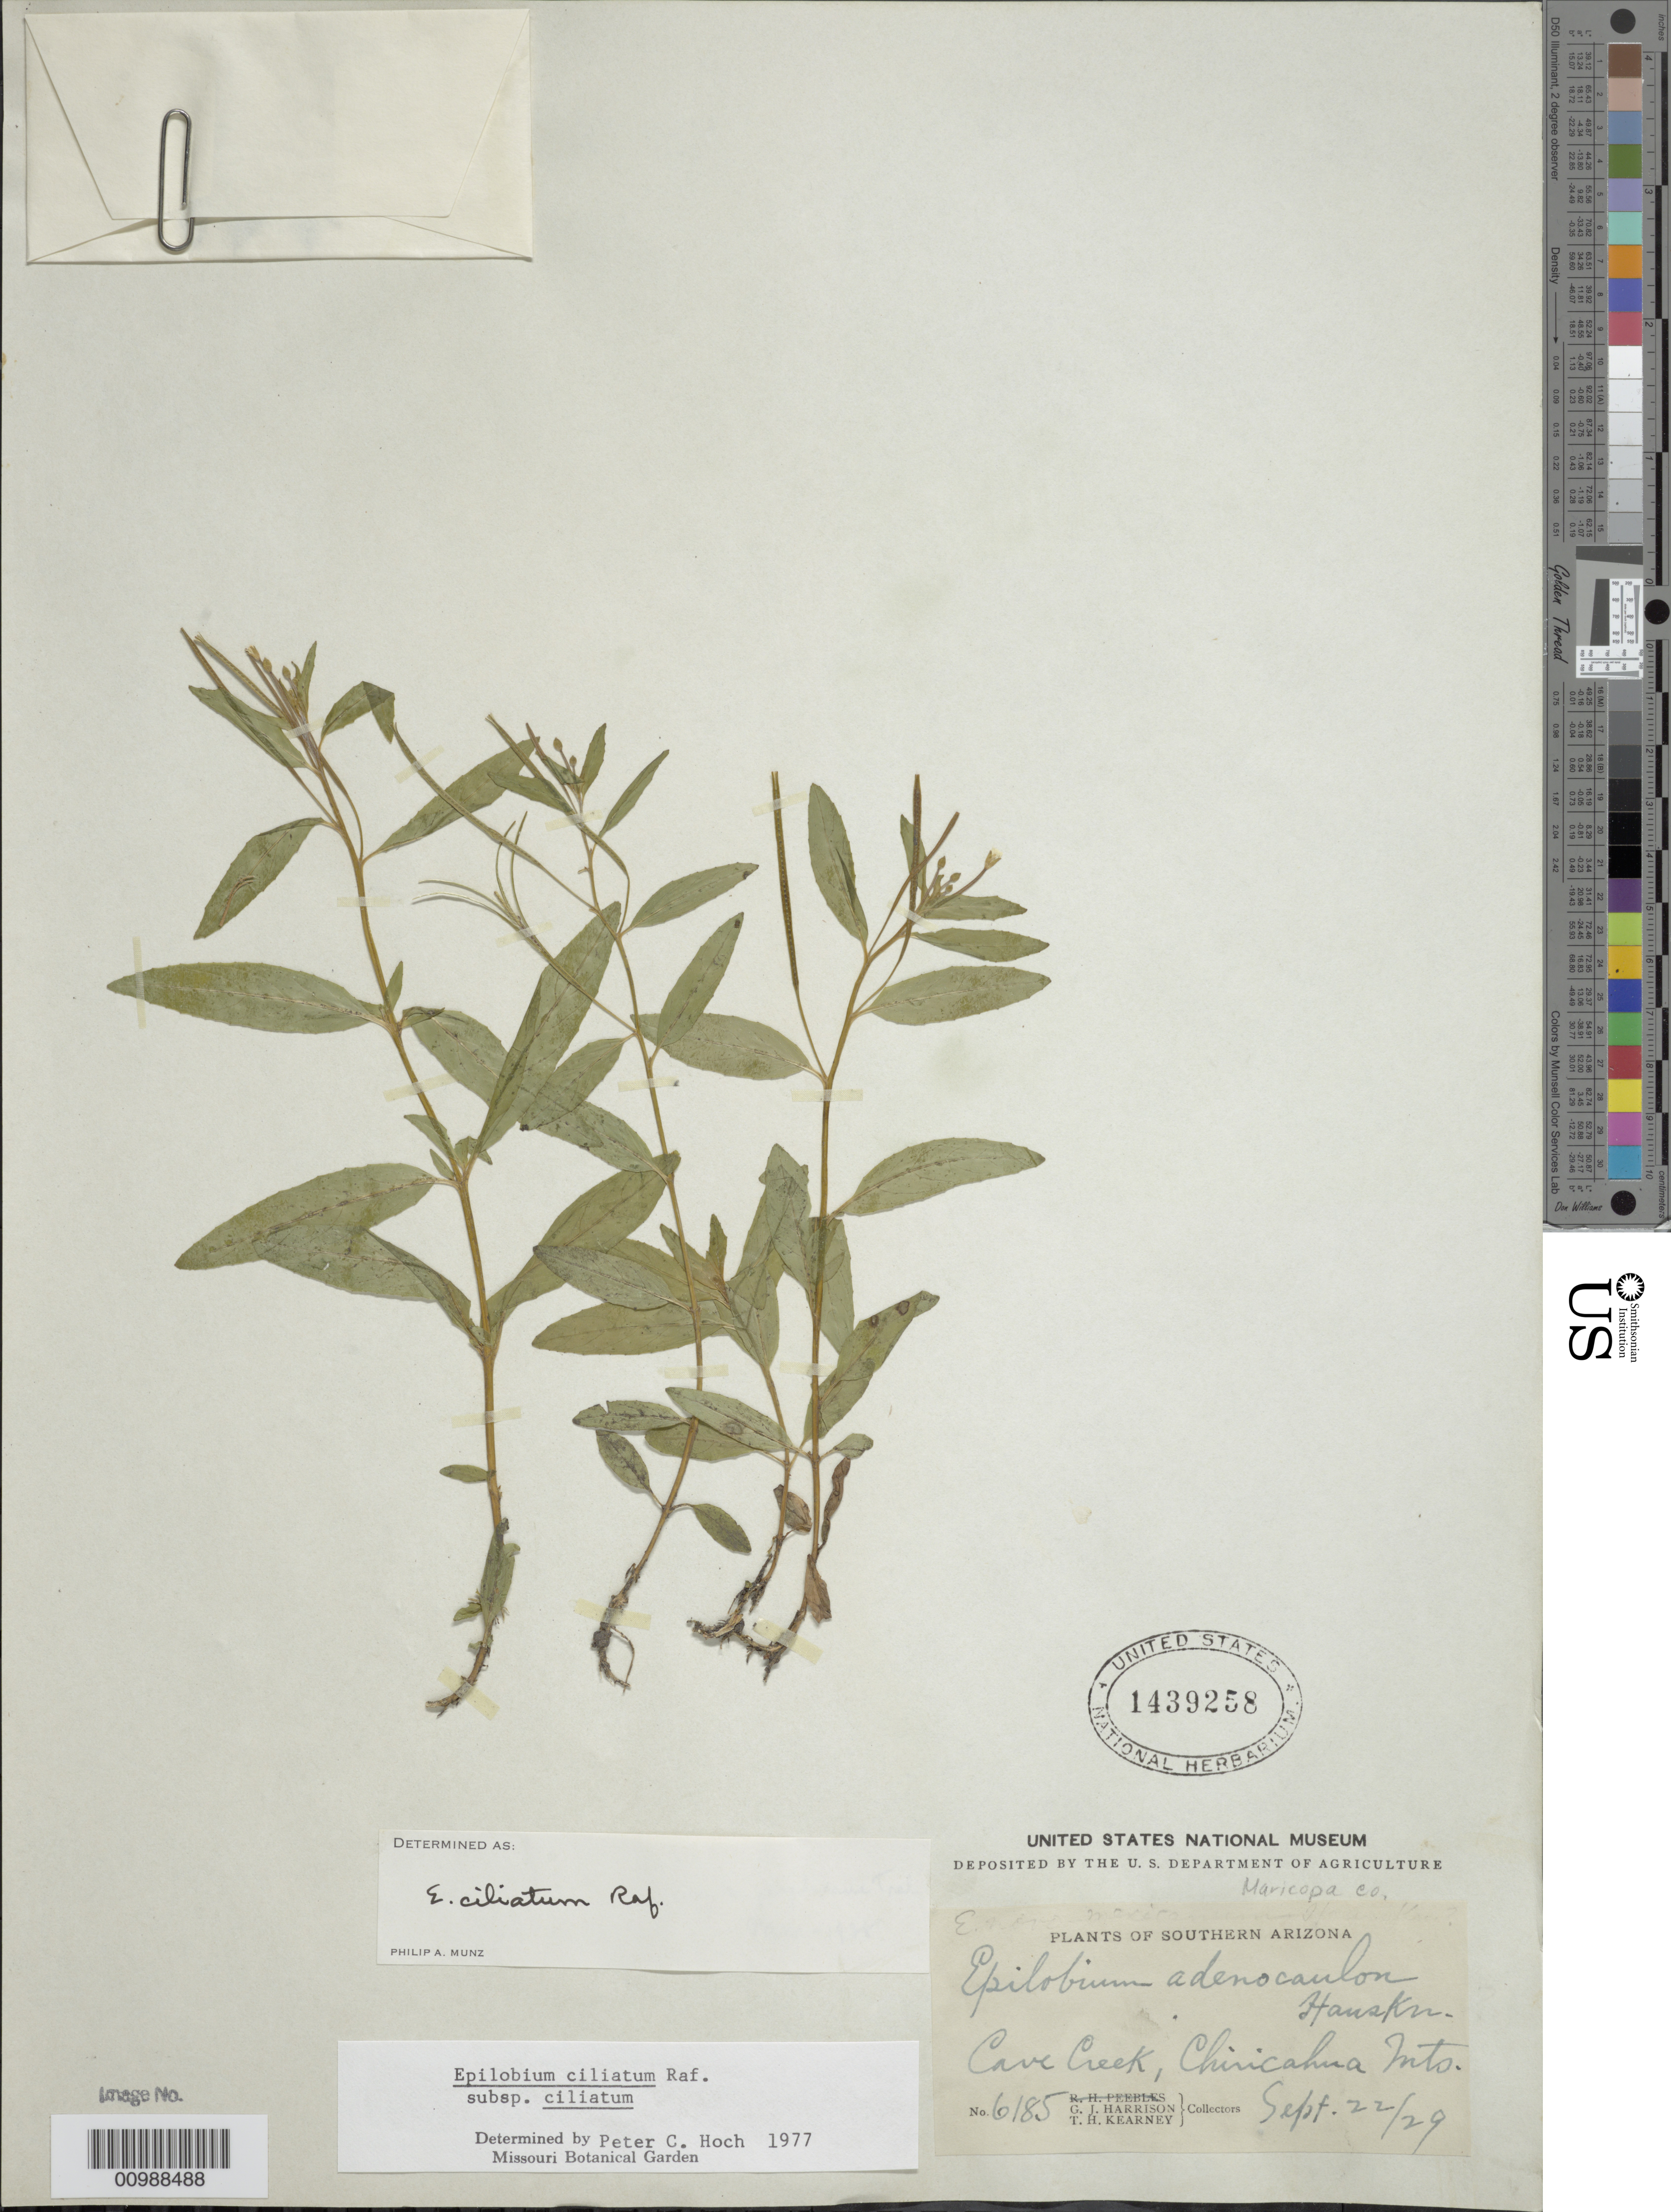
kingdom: Plantae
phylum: Tracheophyta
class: Magnoliopsida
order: Myrtales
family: Onagraceae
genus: Epilobium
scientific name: Epilobium ciliatum subsp. ciliatum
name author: Raf.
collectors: G. J. Harrison & T. H. Kearney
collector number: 6185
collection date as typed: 22 Sep 1929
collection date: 1929-09-22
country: United States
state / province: Arizona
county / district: Maricopa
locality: Cave Creek; Chiricahua Mountains.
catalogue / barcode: US 1439258